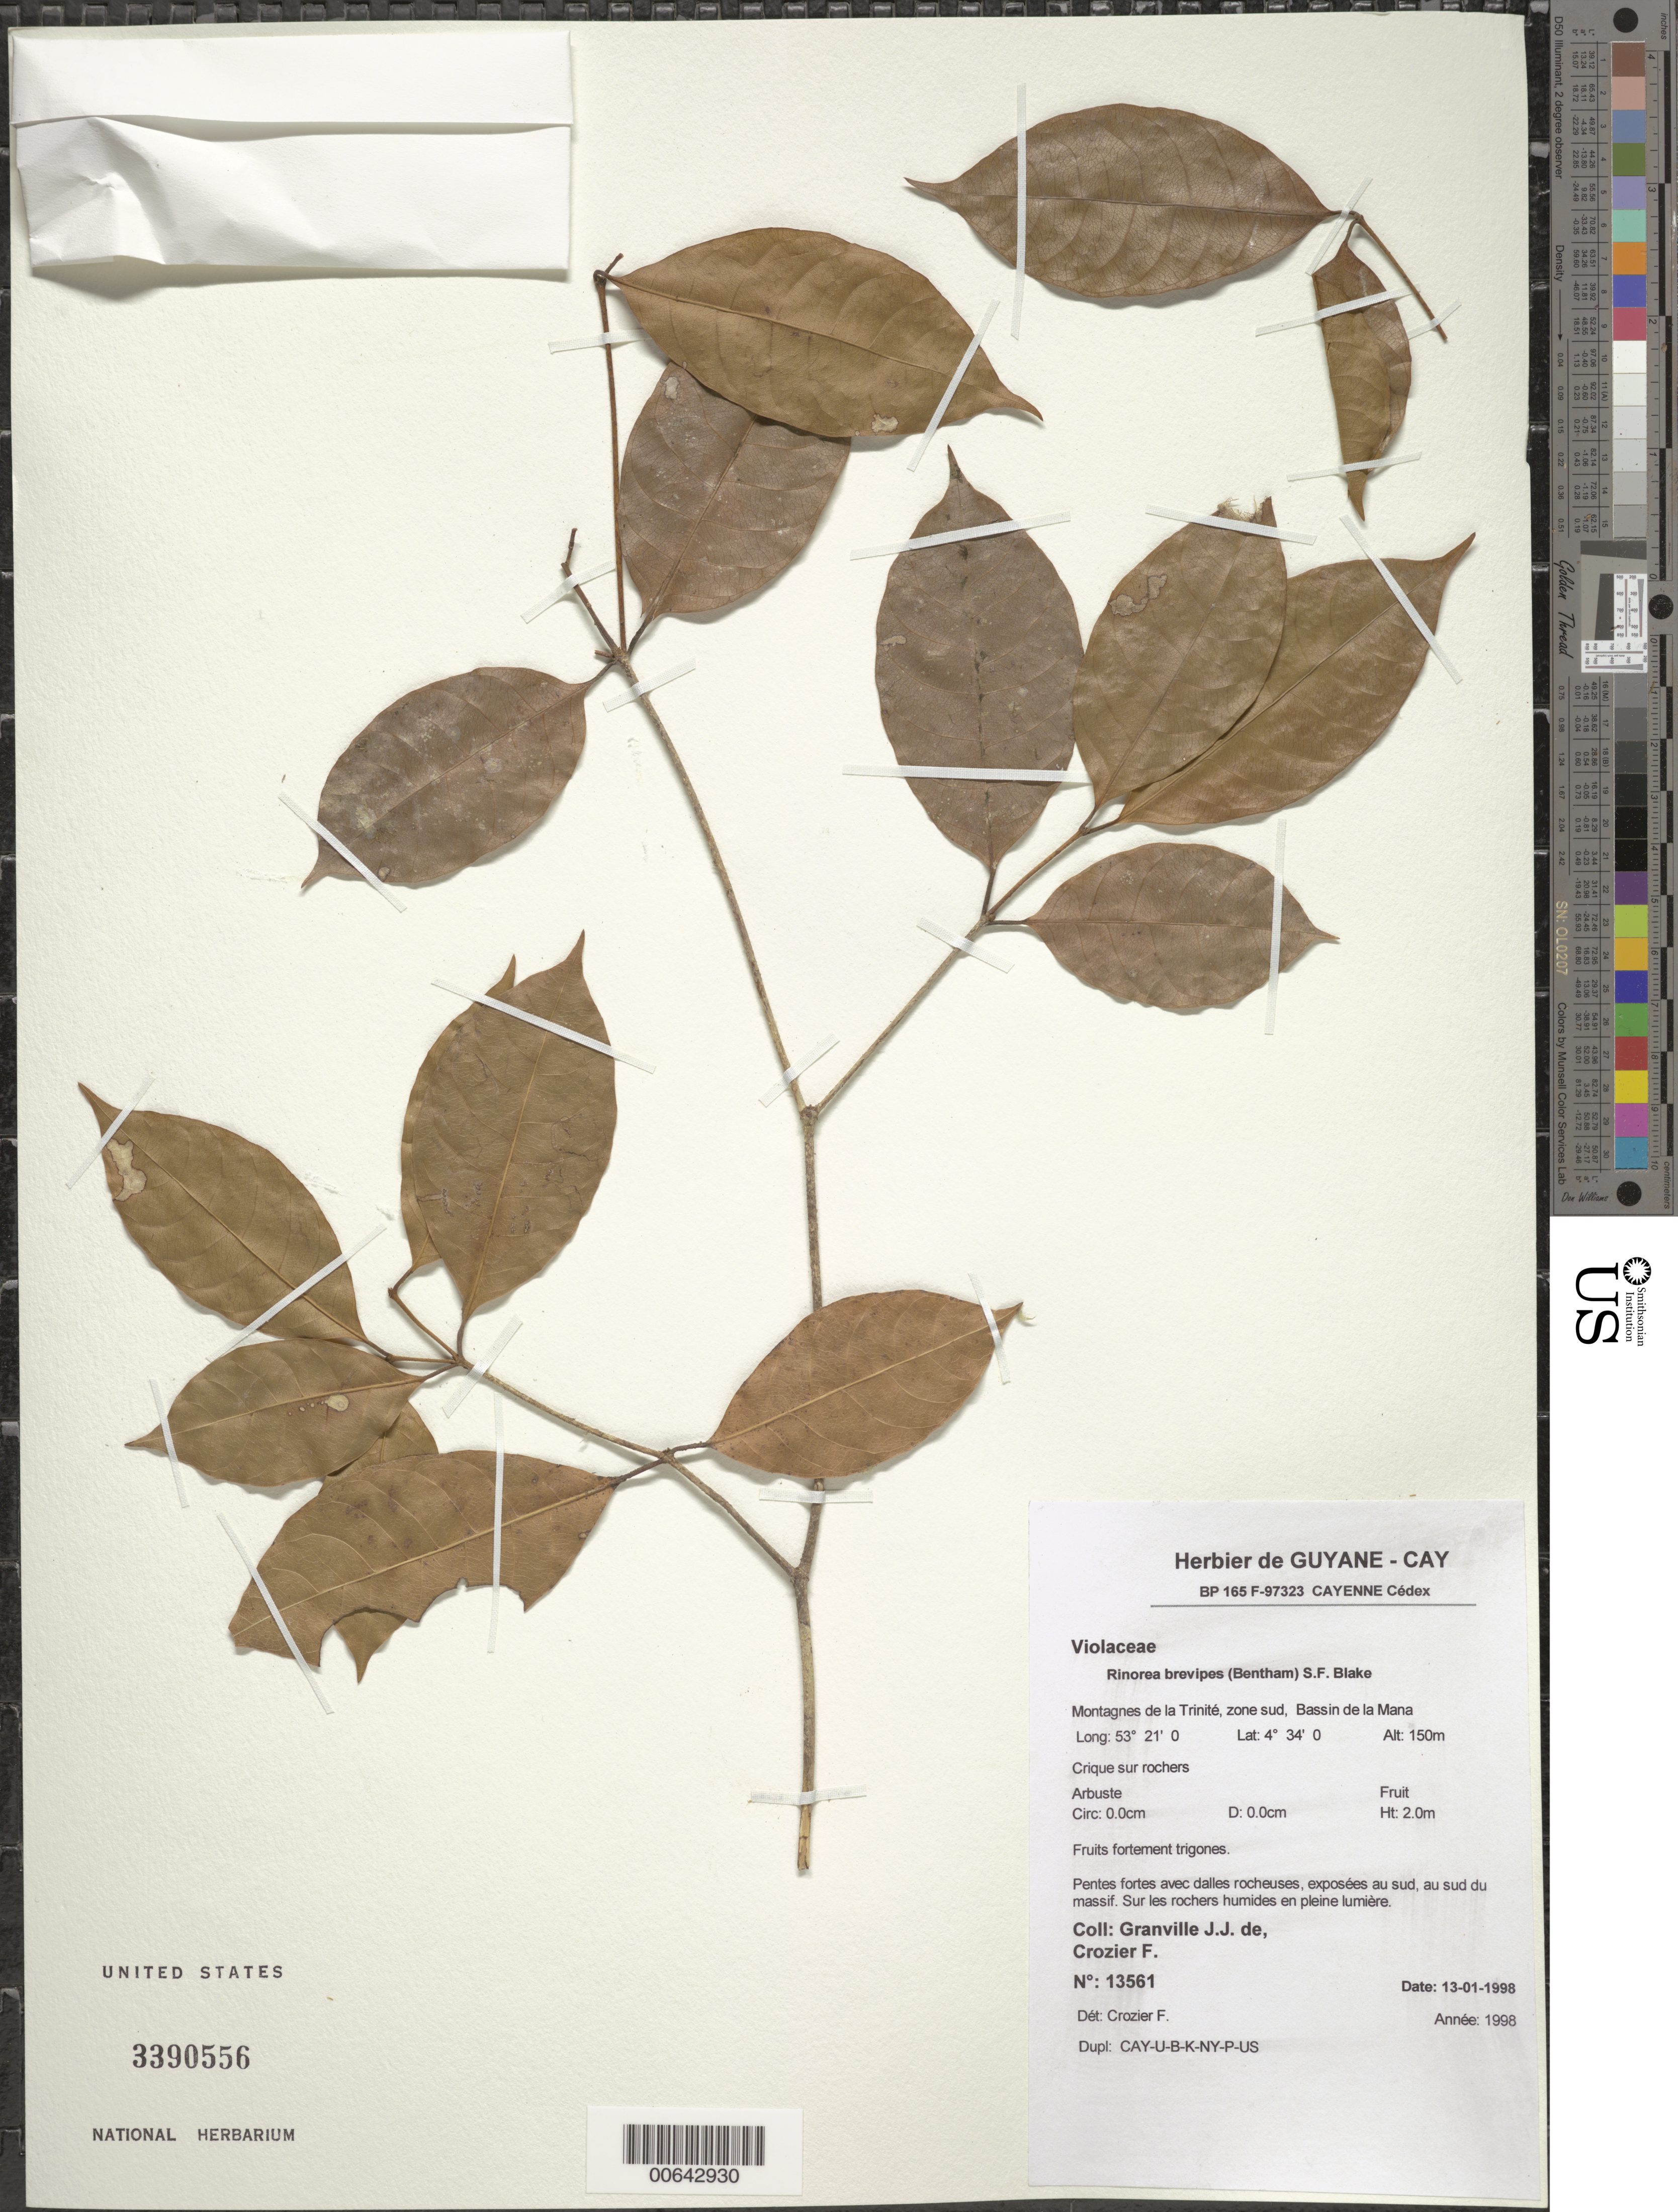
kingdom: Plantae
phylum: Tracheophyta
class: Magnoliopsida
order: Malpighiales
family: Violaceae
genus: Rinorea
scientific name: Rinorea brevipes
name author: (Benth.) S.F. Blake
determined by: Crozier, F.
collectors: J.-J. de Granville & F. Crozier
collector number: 13561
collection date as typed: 13-Jan-98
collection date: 1998-01-13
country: French Guiana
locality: Montagnes de la Trinité, zone sud, Bassin de la Mana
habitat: Crique sur rochers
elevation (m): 150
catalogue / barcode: US 3390556